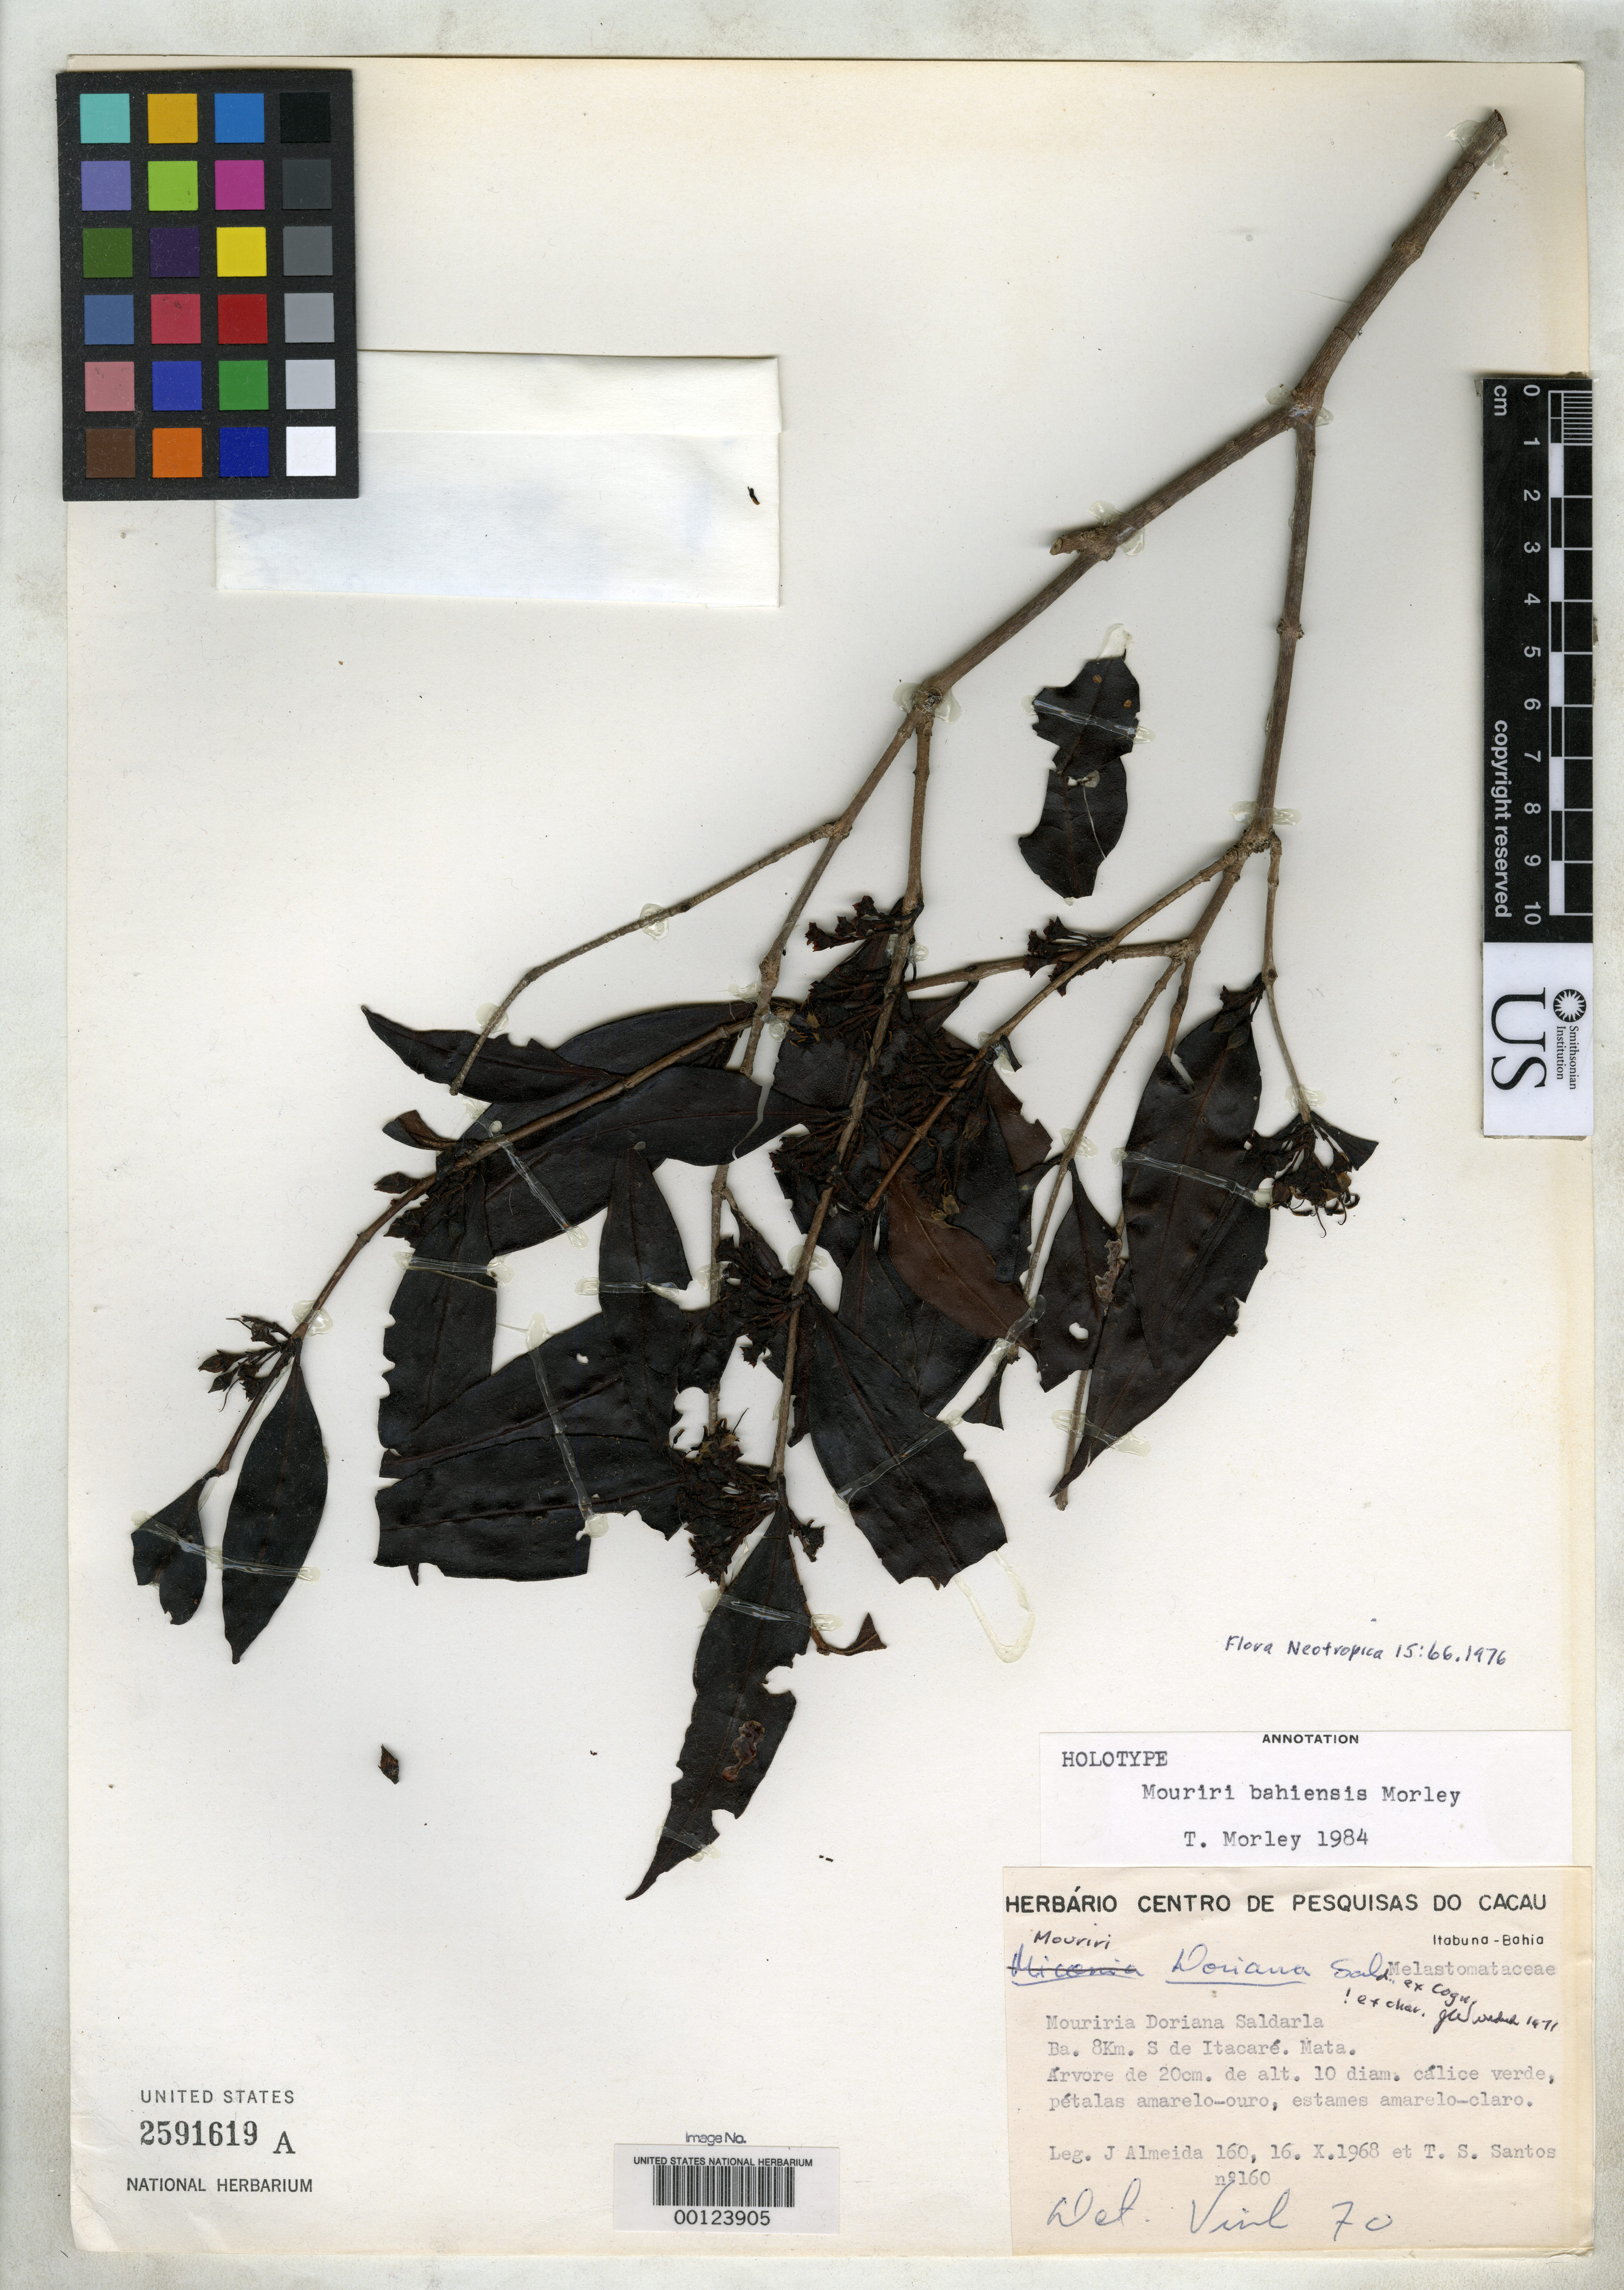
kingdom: Plantae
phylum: Tracheophyta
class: Magnoliopsida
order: Myrtales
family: Melastomataceae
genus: Mouriri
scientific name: Mouriri bahiensis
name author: Morley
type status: Holotype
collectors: J. Almeida & T. S. Santos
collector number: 160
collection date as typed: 16 Oct 1968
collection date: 1968-10-16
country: Brazil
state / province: Bahia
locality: Itabuna, 8 km S de Itacare, Mata.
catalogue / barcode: US 2591619A